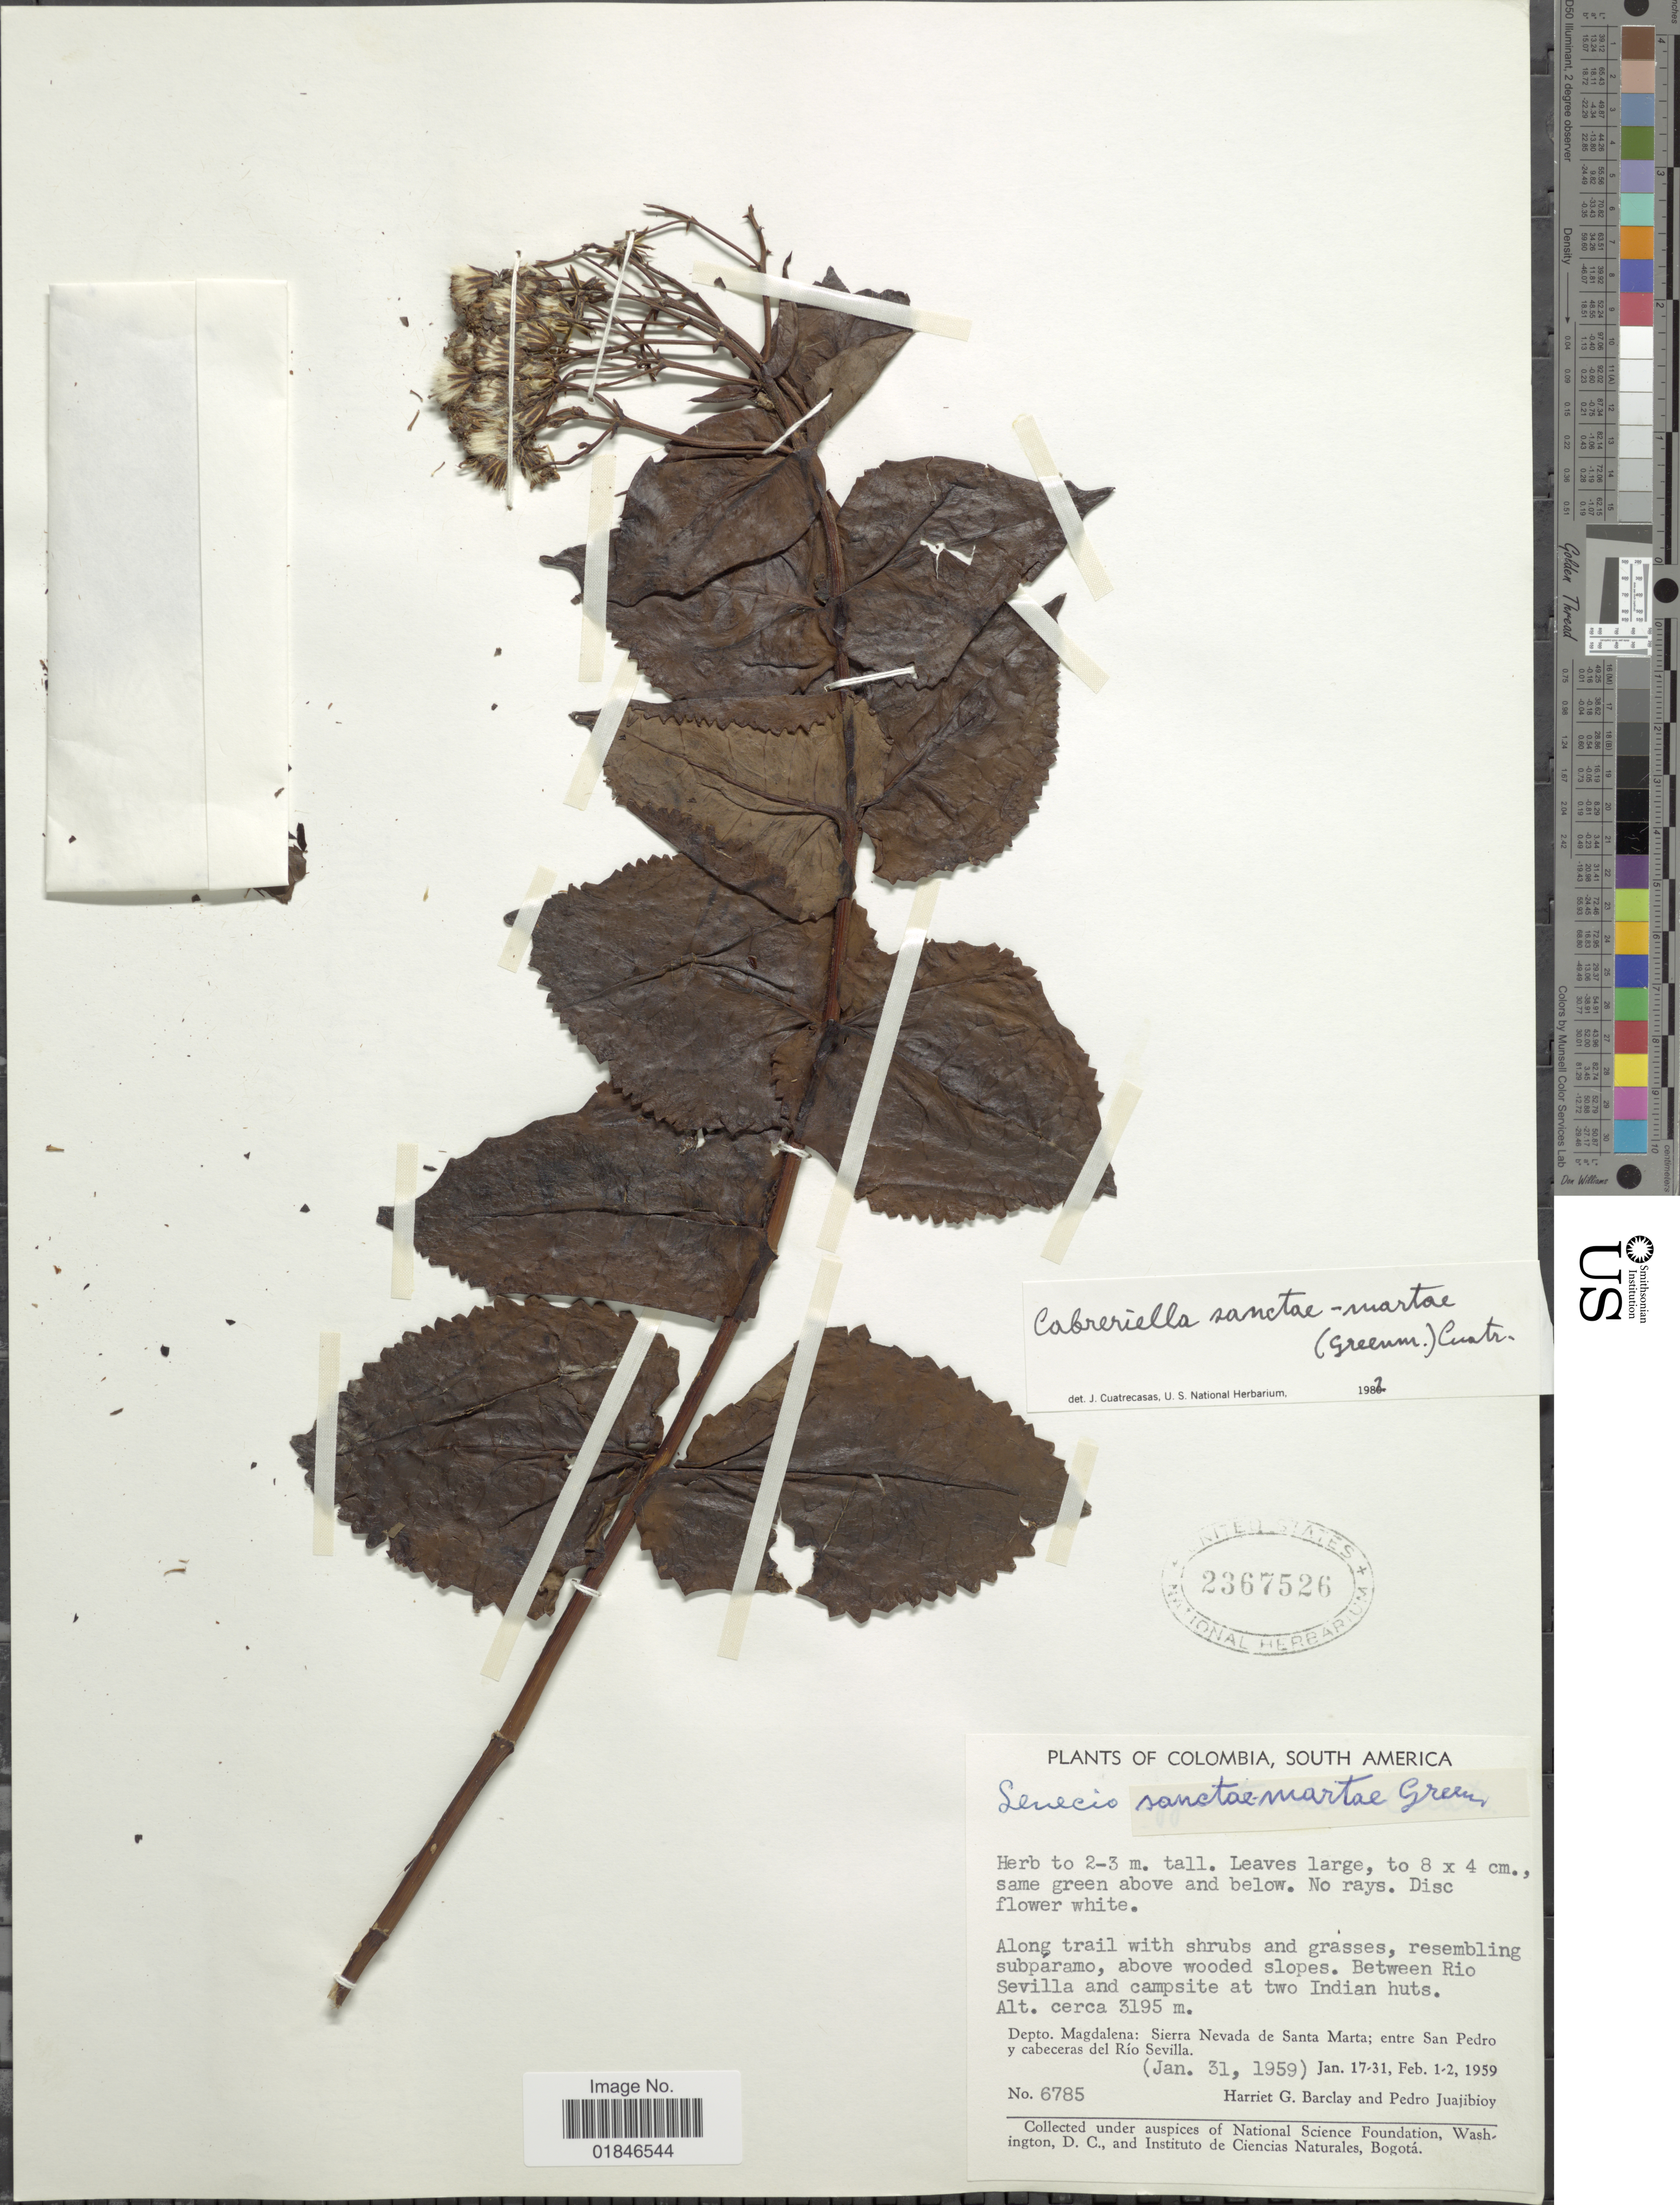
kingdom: Plantae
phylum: Tracheophyta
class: Magnoliopsida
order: Asterales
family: Asteraceae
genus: Cabreriella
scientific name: Cabreriella sanctae-martae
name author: (Greenm.) Cuatrec.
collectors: H. G. Barclay & P. Juajibioy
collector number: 6785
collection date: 1959-01-31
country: Colombia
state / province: Magdalena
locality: Between Rio Sevilla and campsite at two Indian huts. Depto. Magdalena: Sierra Nevada de Santa Marta: entre San Pedro y cabeceras del Rio Sevilla.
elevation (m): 3195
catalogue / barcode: US 2367526